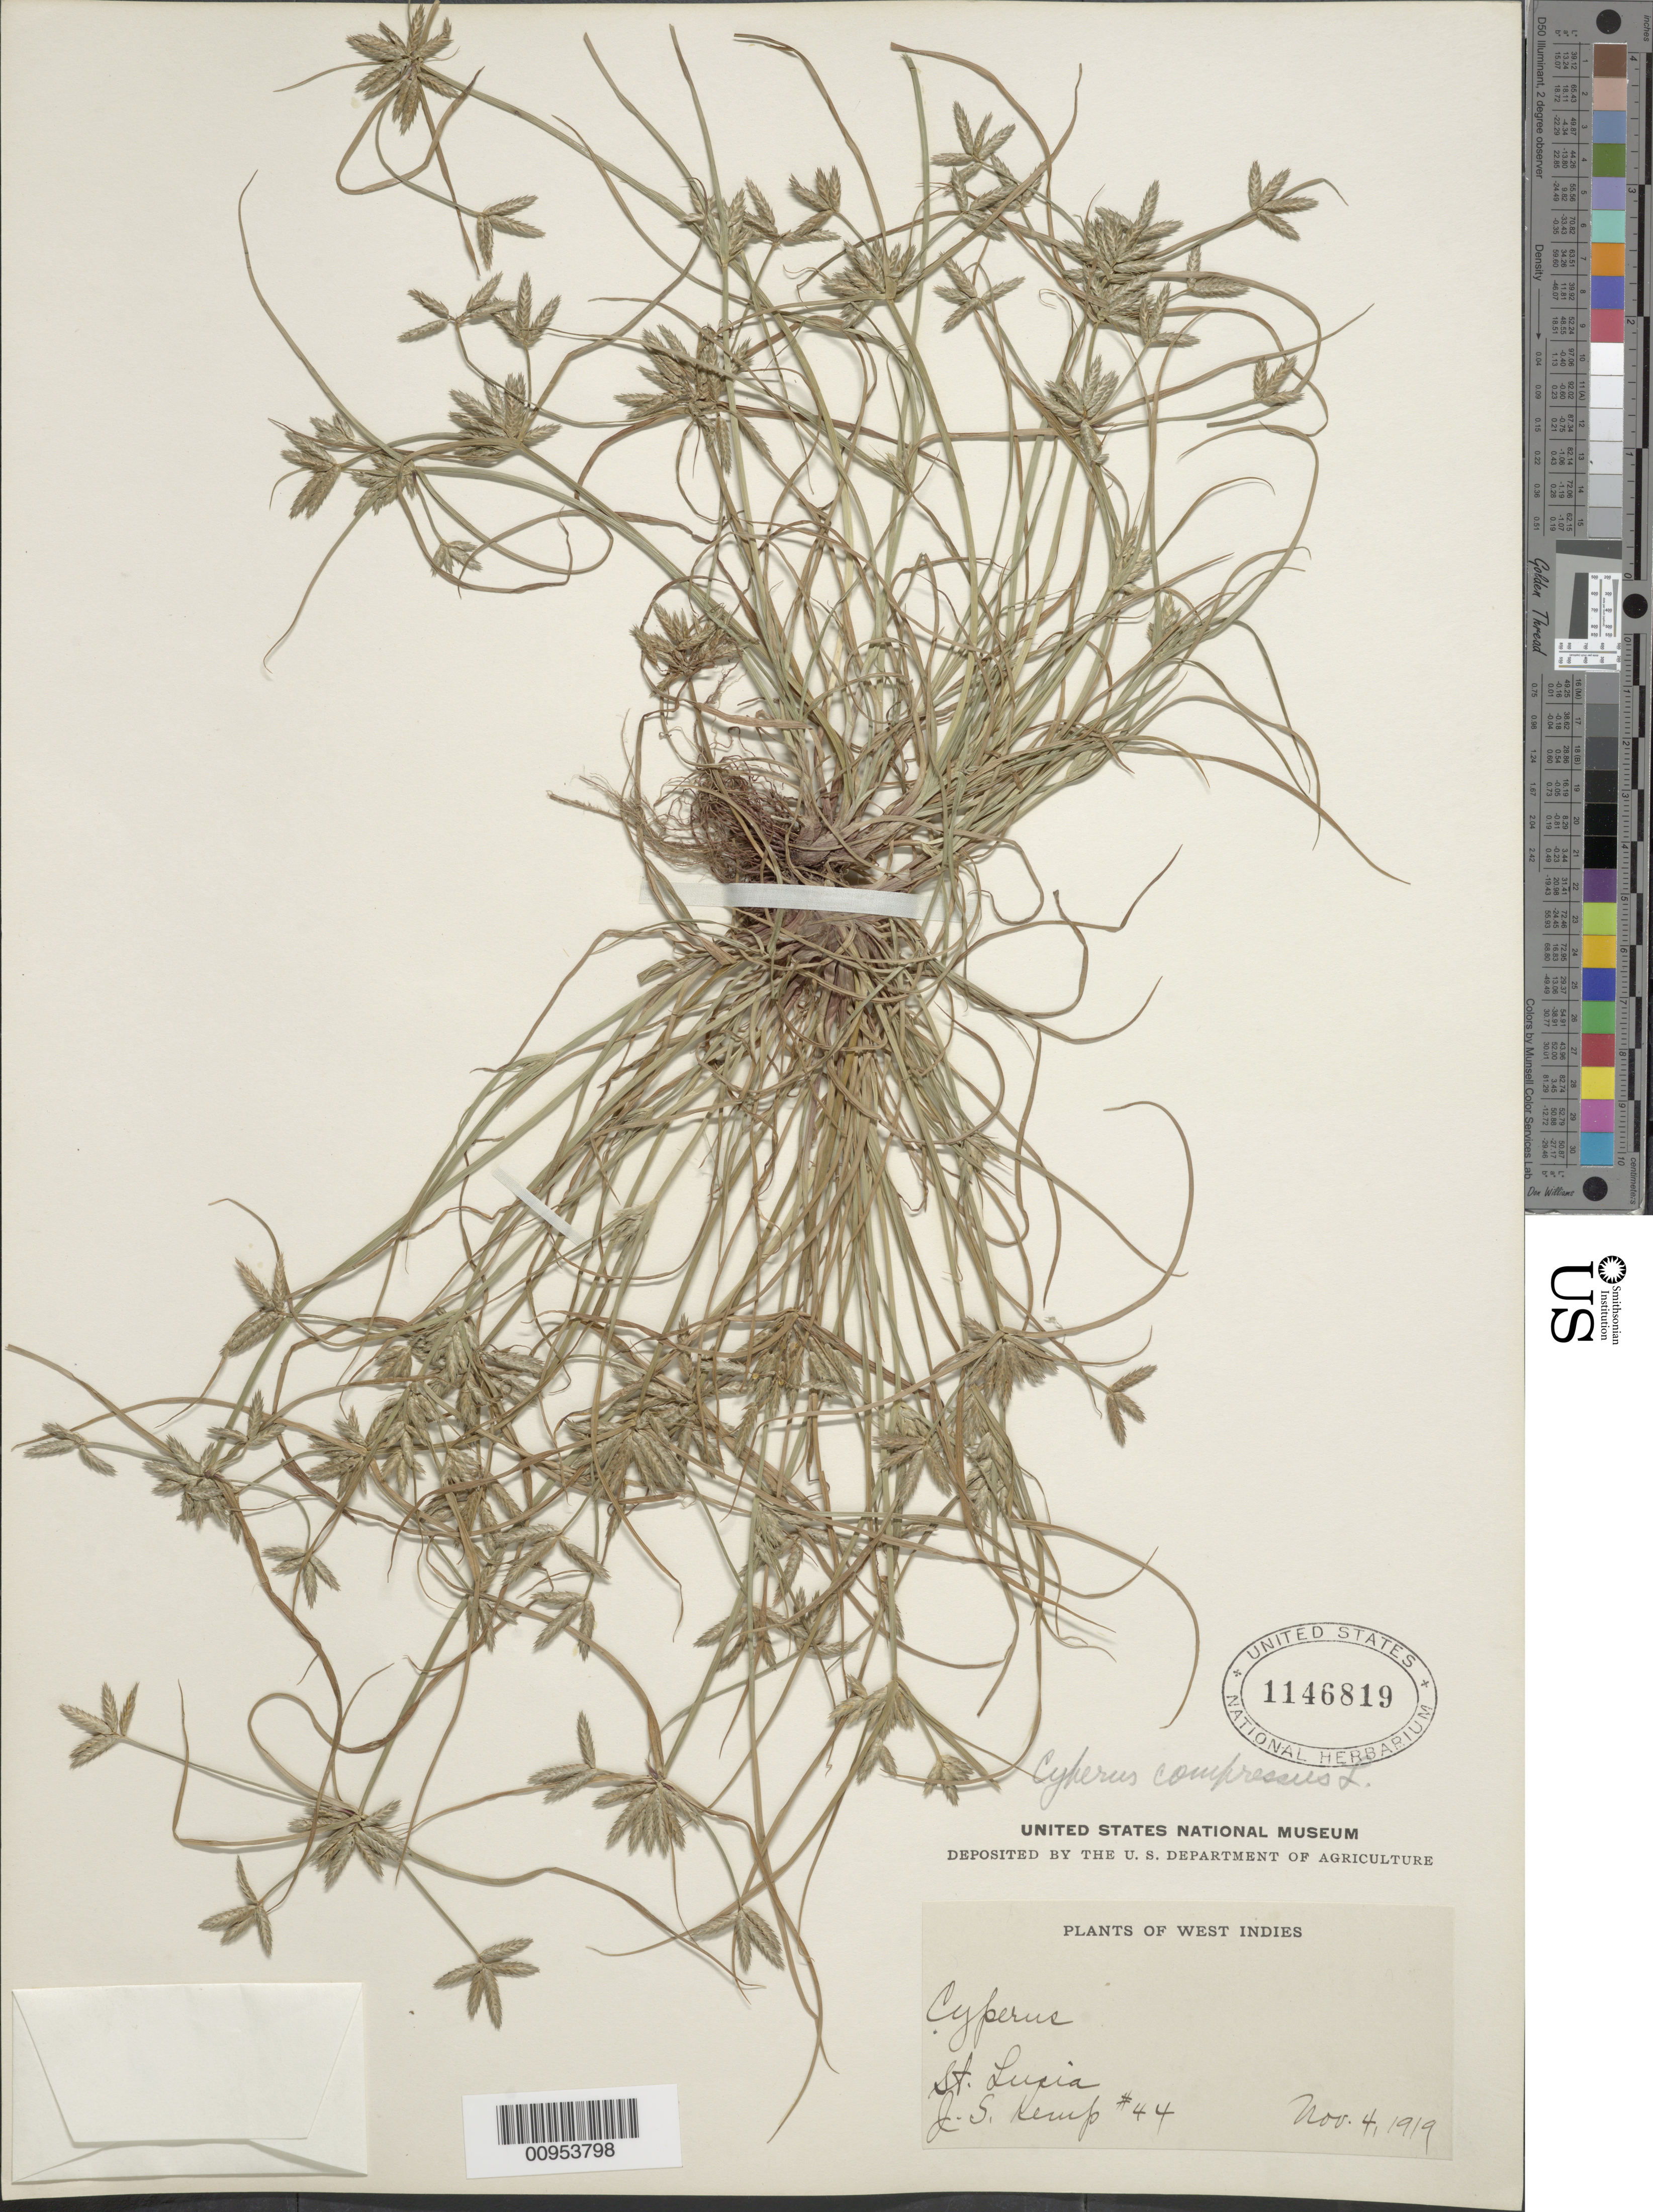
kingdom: Plantae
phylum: Tracheophyta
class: Liliopsida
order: Poales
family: Cyperaceae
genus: Cyperus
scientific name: Cyperus compressus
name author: L.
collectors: J. Kemp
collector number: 44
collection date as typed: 04 Nov 1919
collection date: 1919-11-04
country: St. Lucia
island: St. Lucia I.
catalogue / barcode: US 1146819